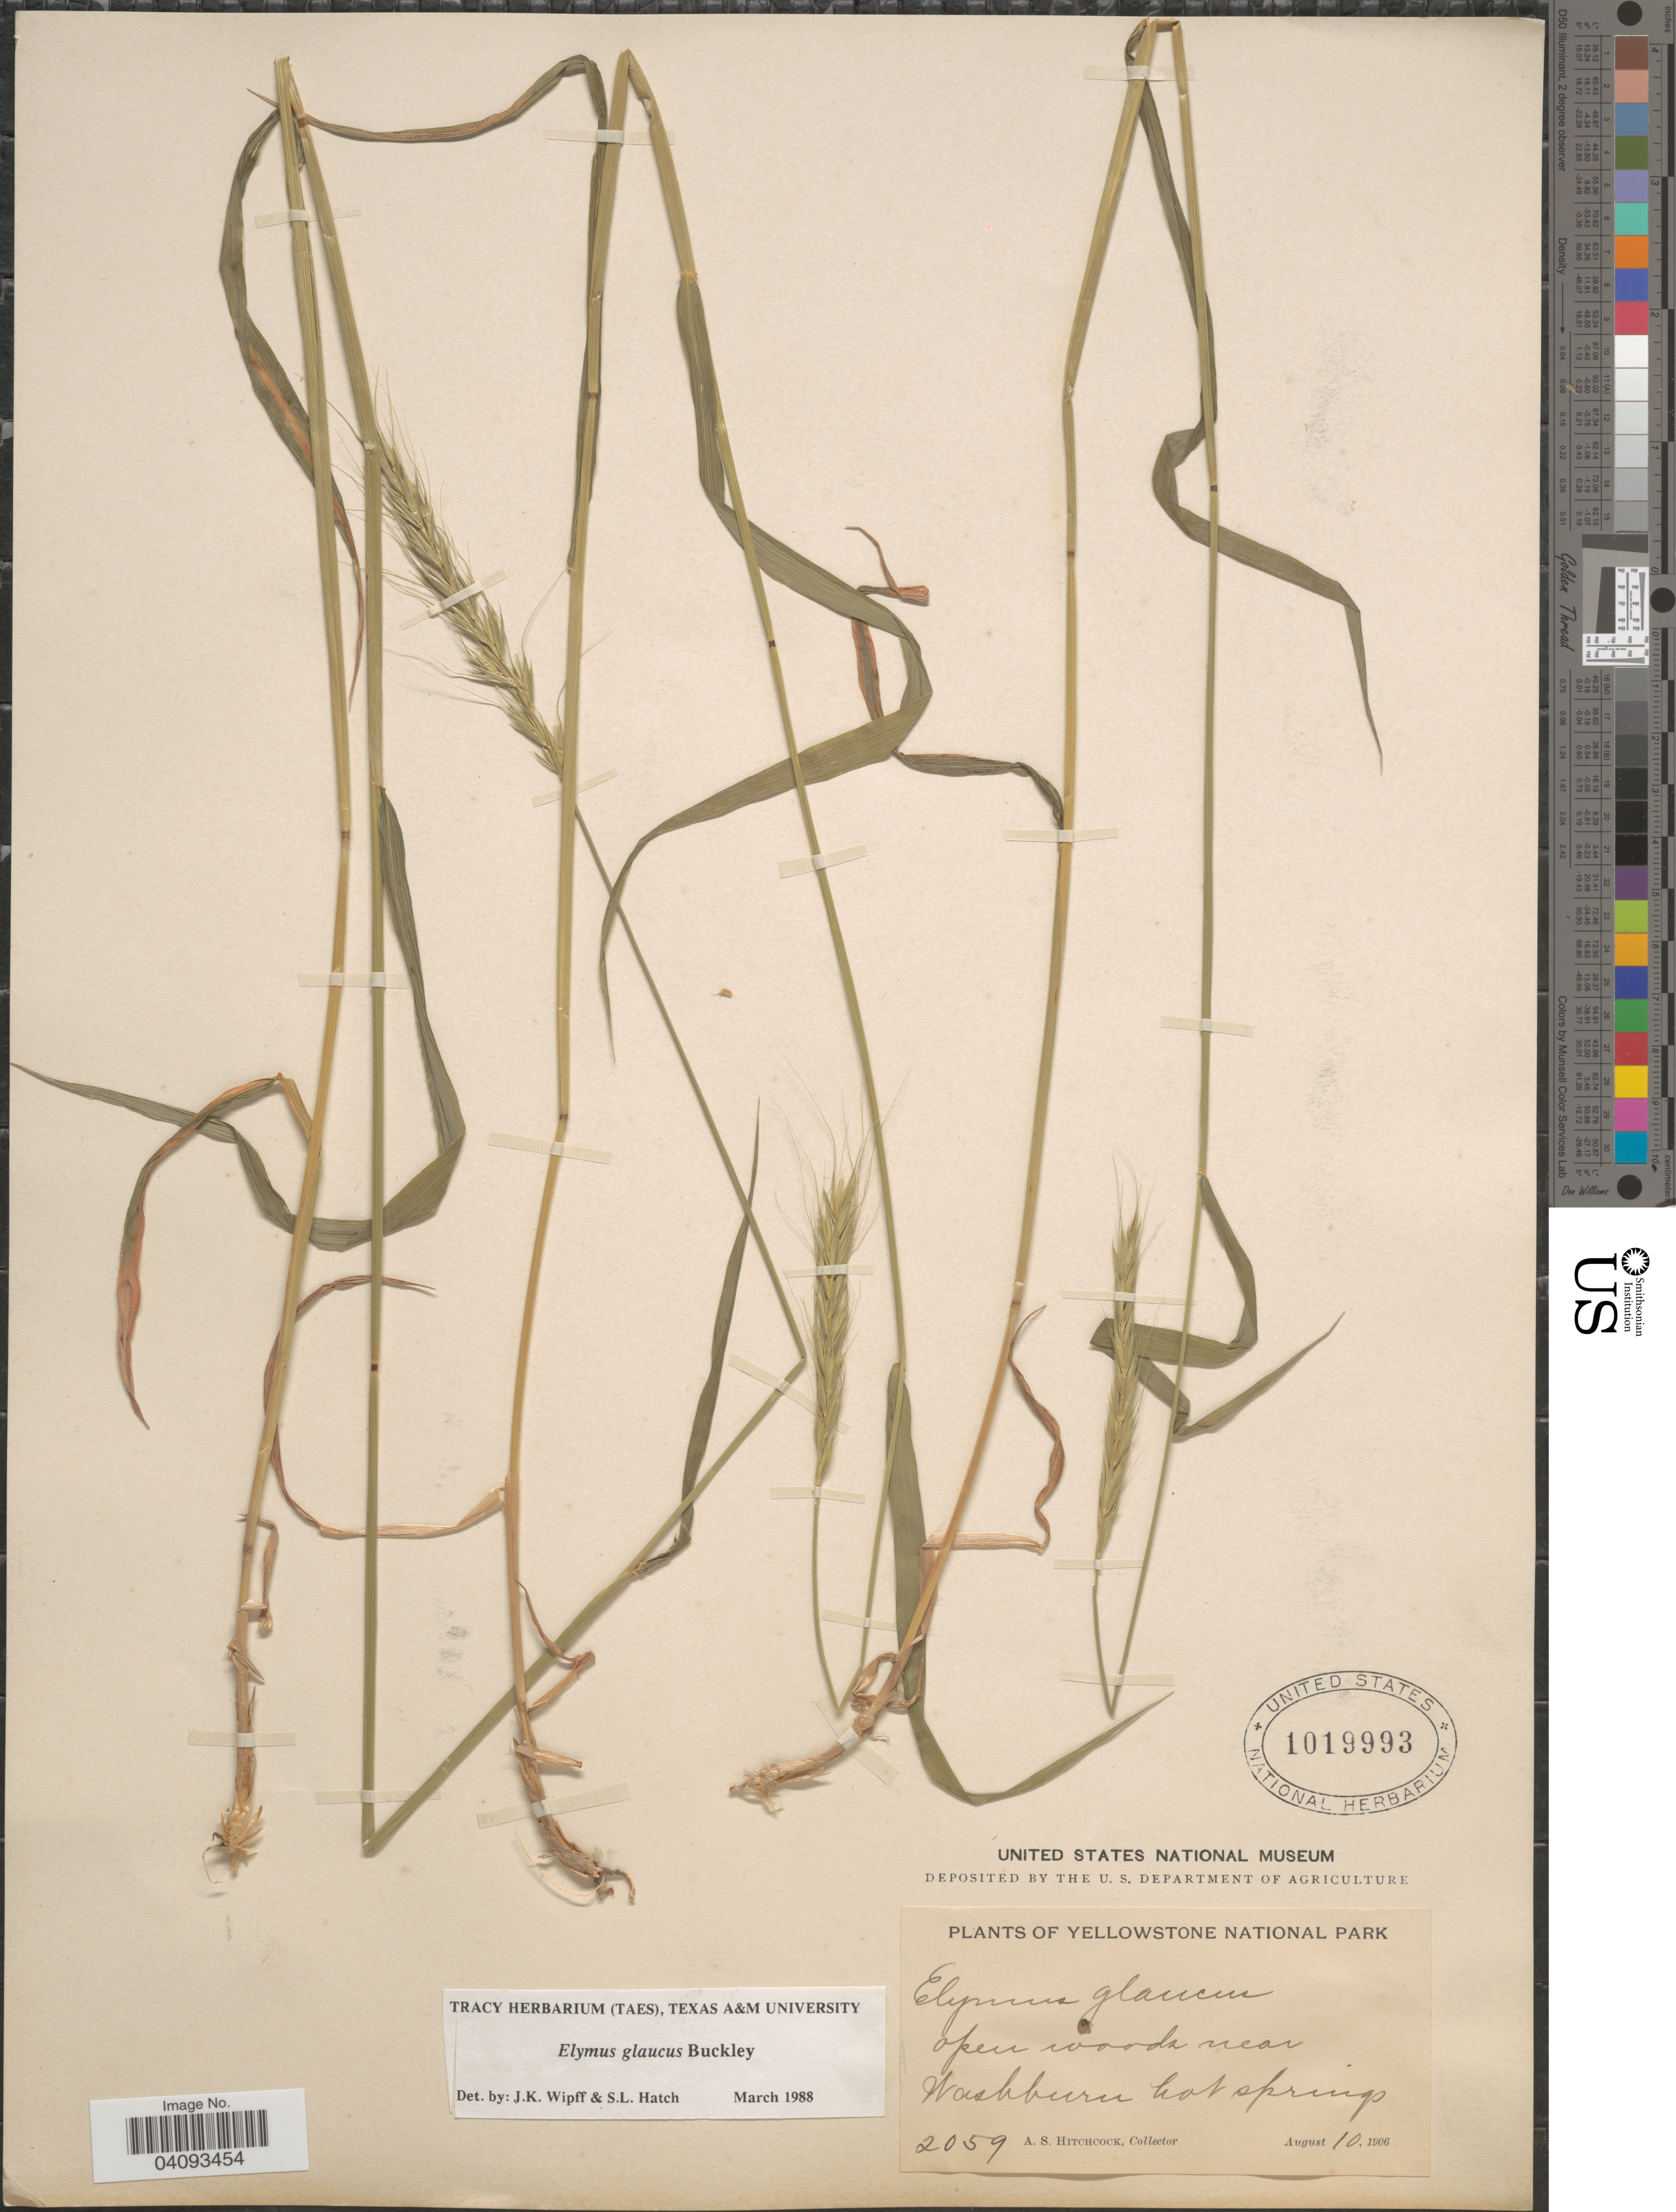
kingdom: Plantae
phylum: Tracheophyta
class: Liliopsida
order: Poales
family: Poaceae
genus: Elymus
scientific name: Elymus glaucus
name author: Buckley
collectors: A. S. Hitchcock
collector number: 2059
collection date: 1906-08-10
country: United States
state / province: Wyoming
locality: Yellowstone National Park. Open woods near Washburn hot Springs.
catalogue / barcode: US 1019993